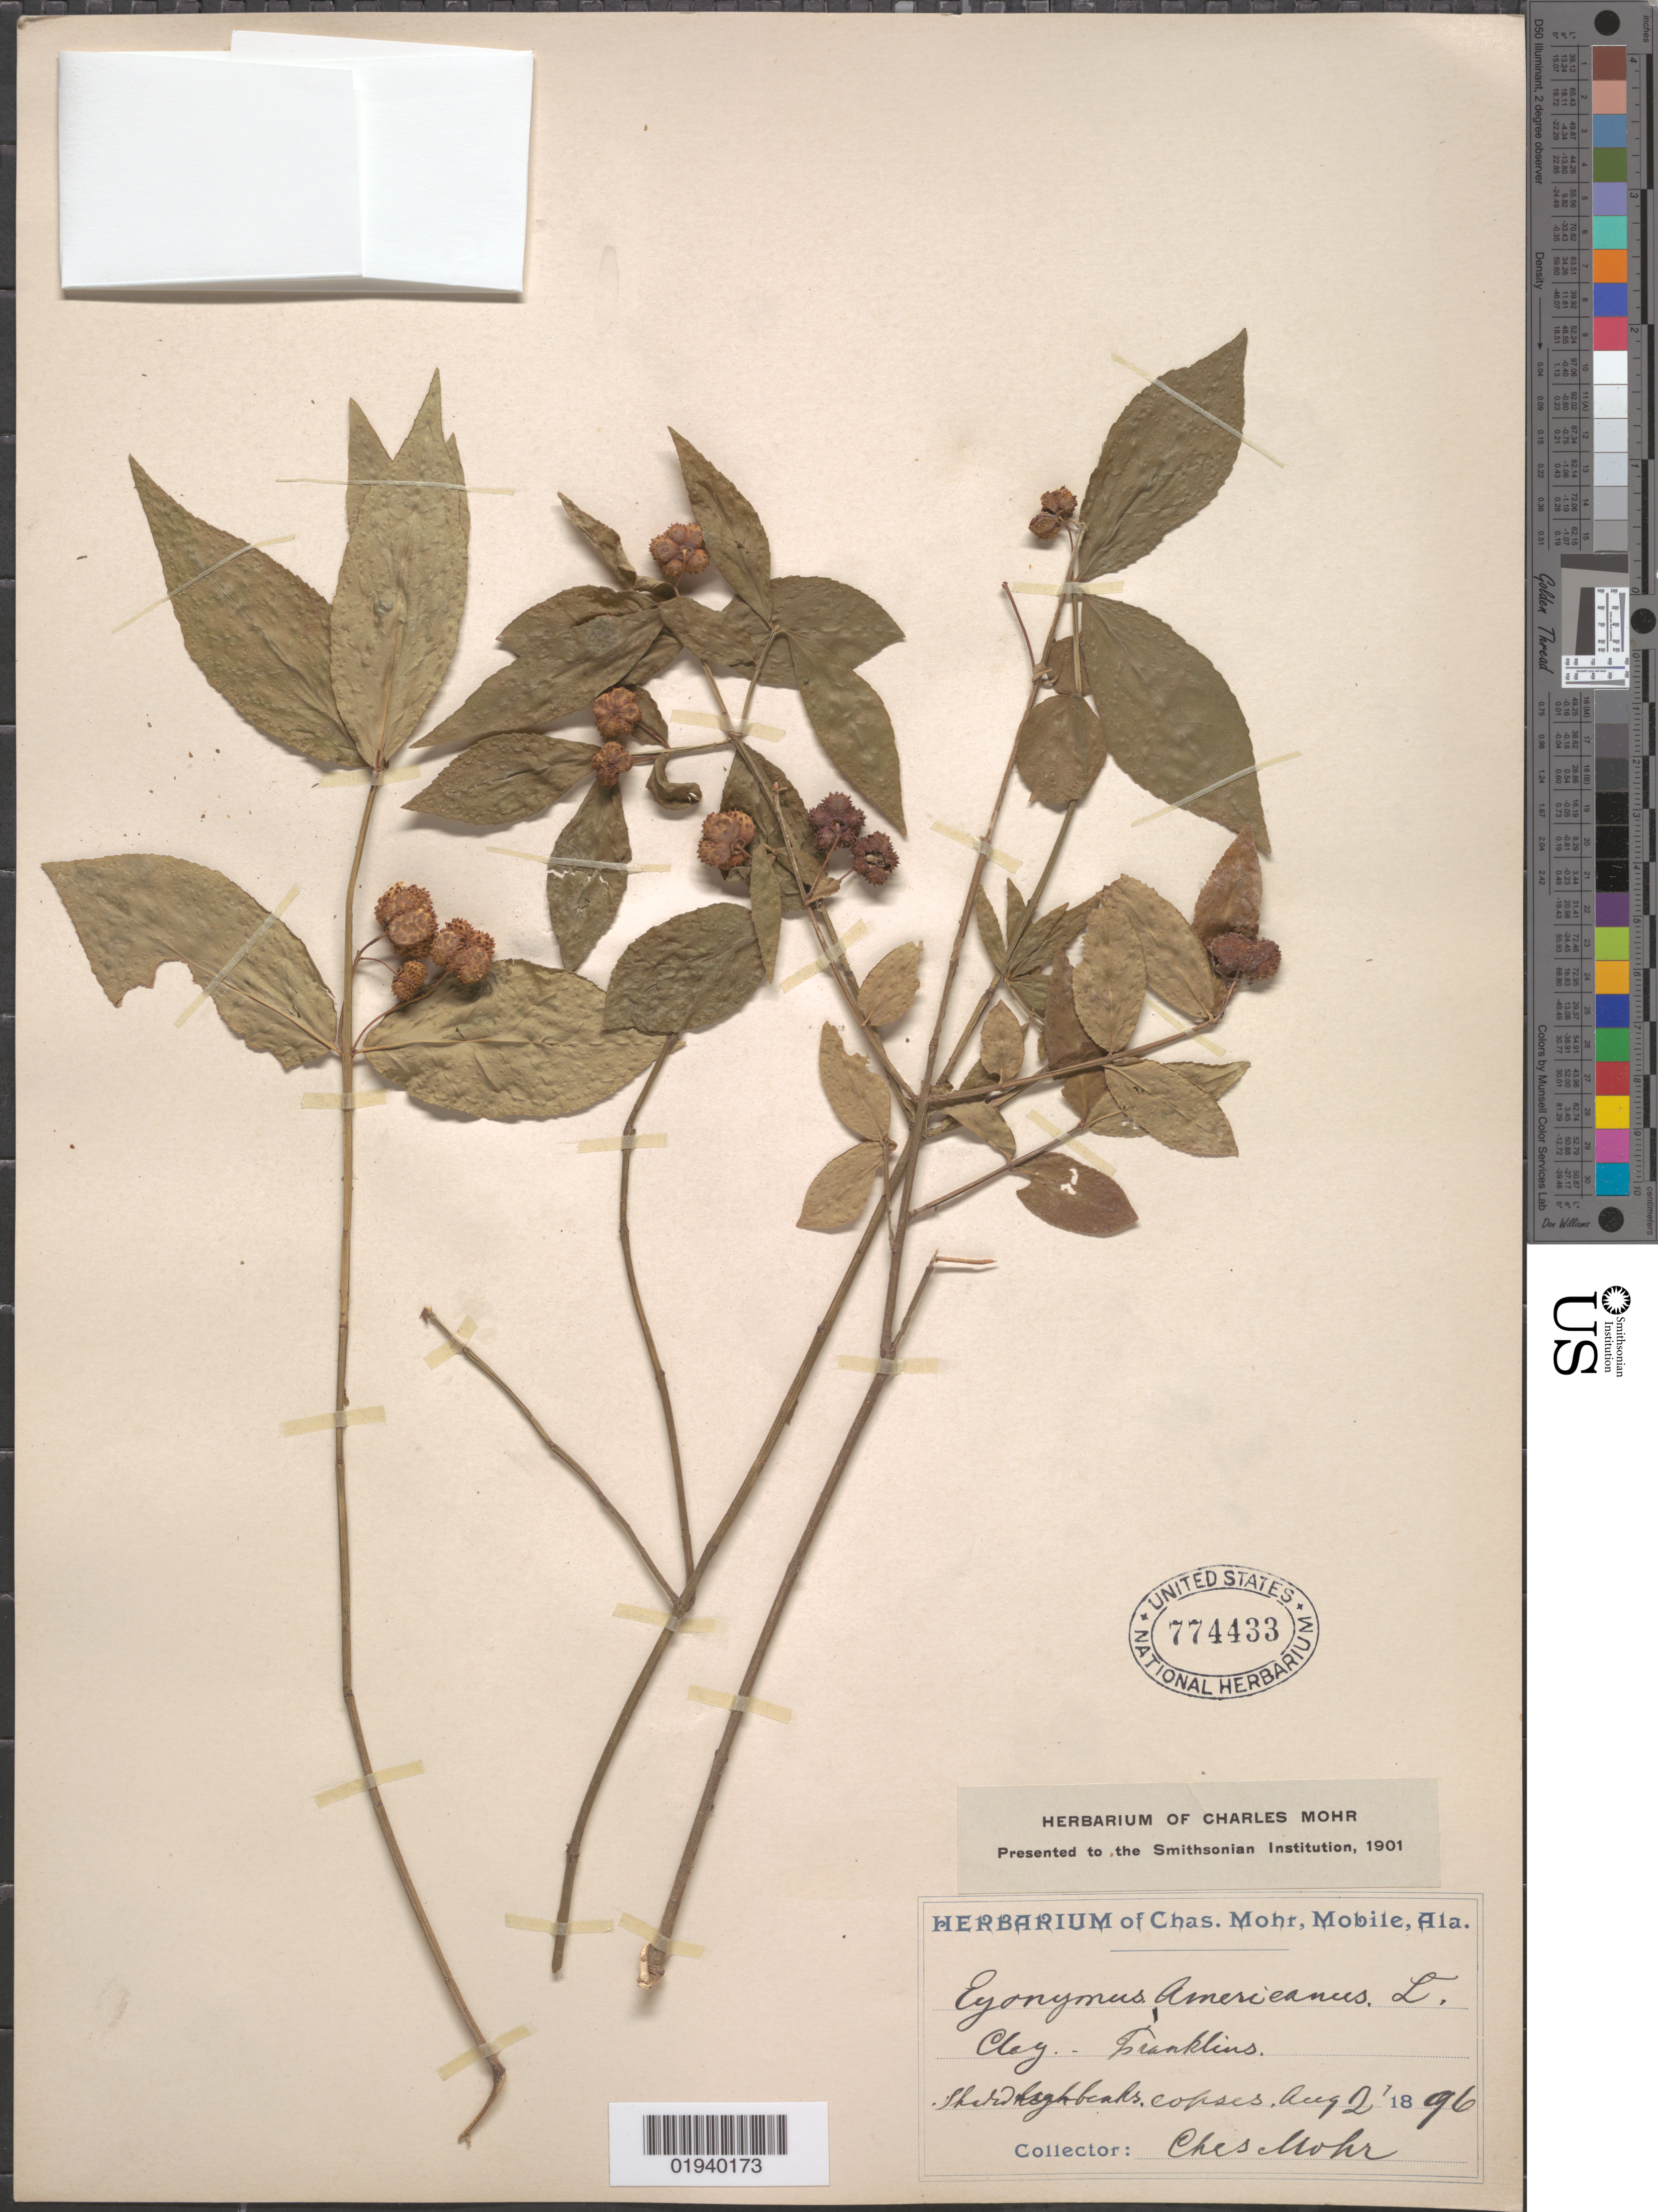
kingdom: Plantae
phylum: Tracheophyta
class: Magnoliopsida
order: Celastrales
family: Celastraceae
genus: Euonymus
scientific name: Euonymus americanus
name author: L.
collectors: C. T. Mohr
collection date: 1896-08-02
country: United States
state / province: Alabama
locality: Clay - Franklins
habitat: Shaded high banks, copses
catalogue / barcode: US 774433